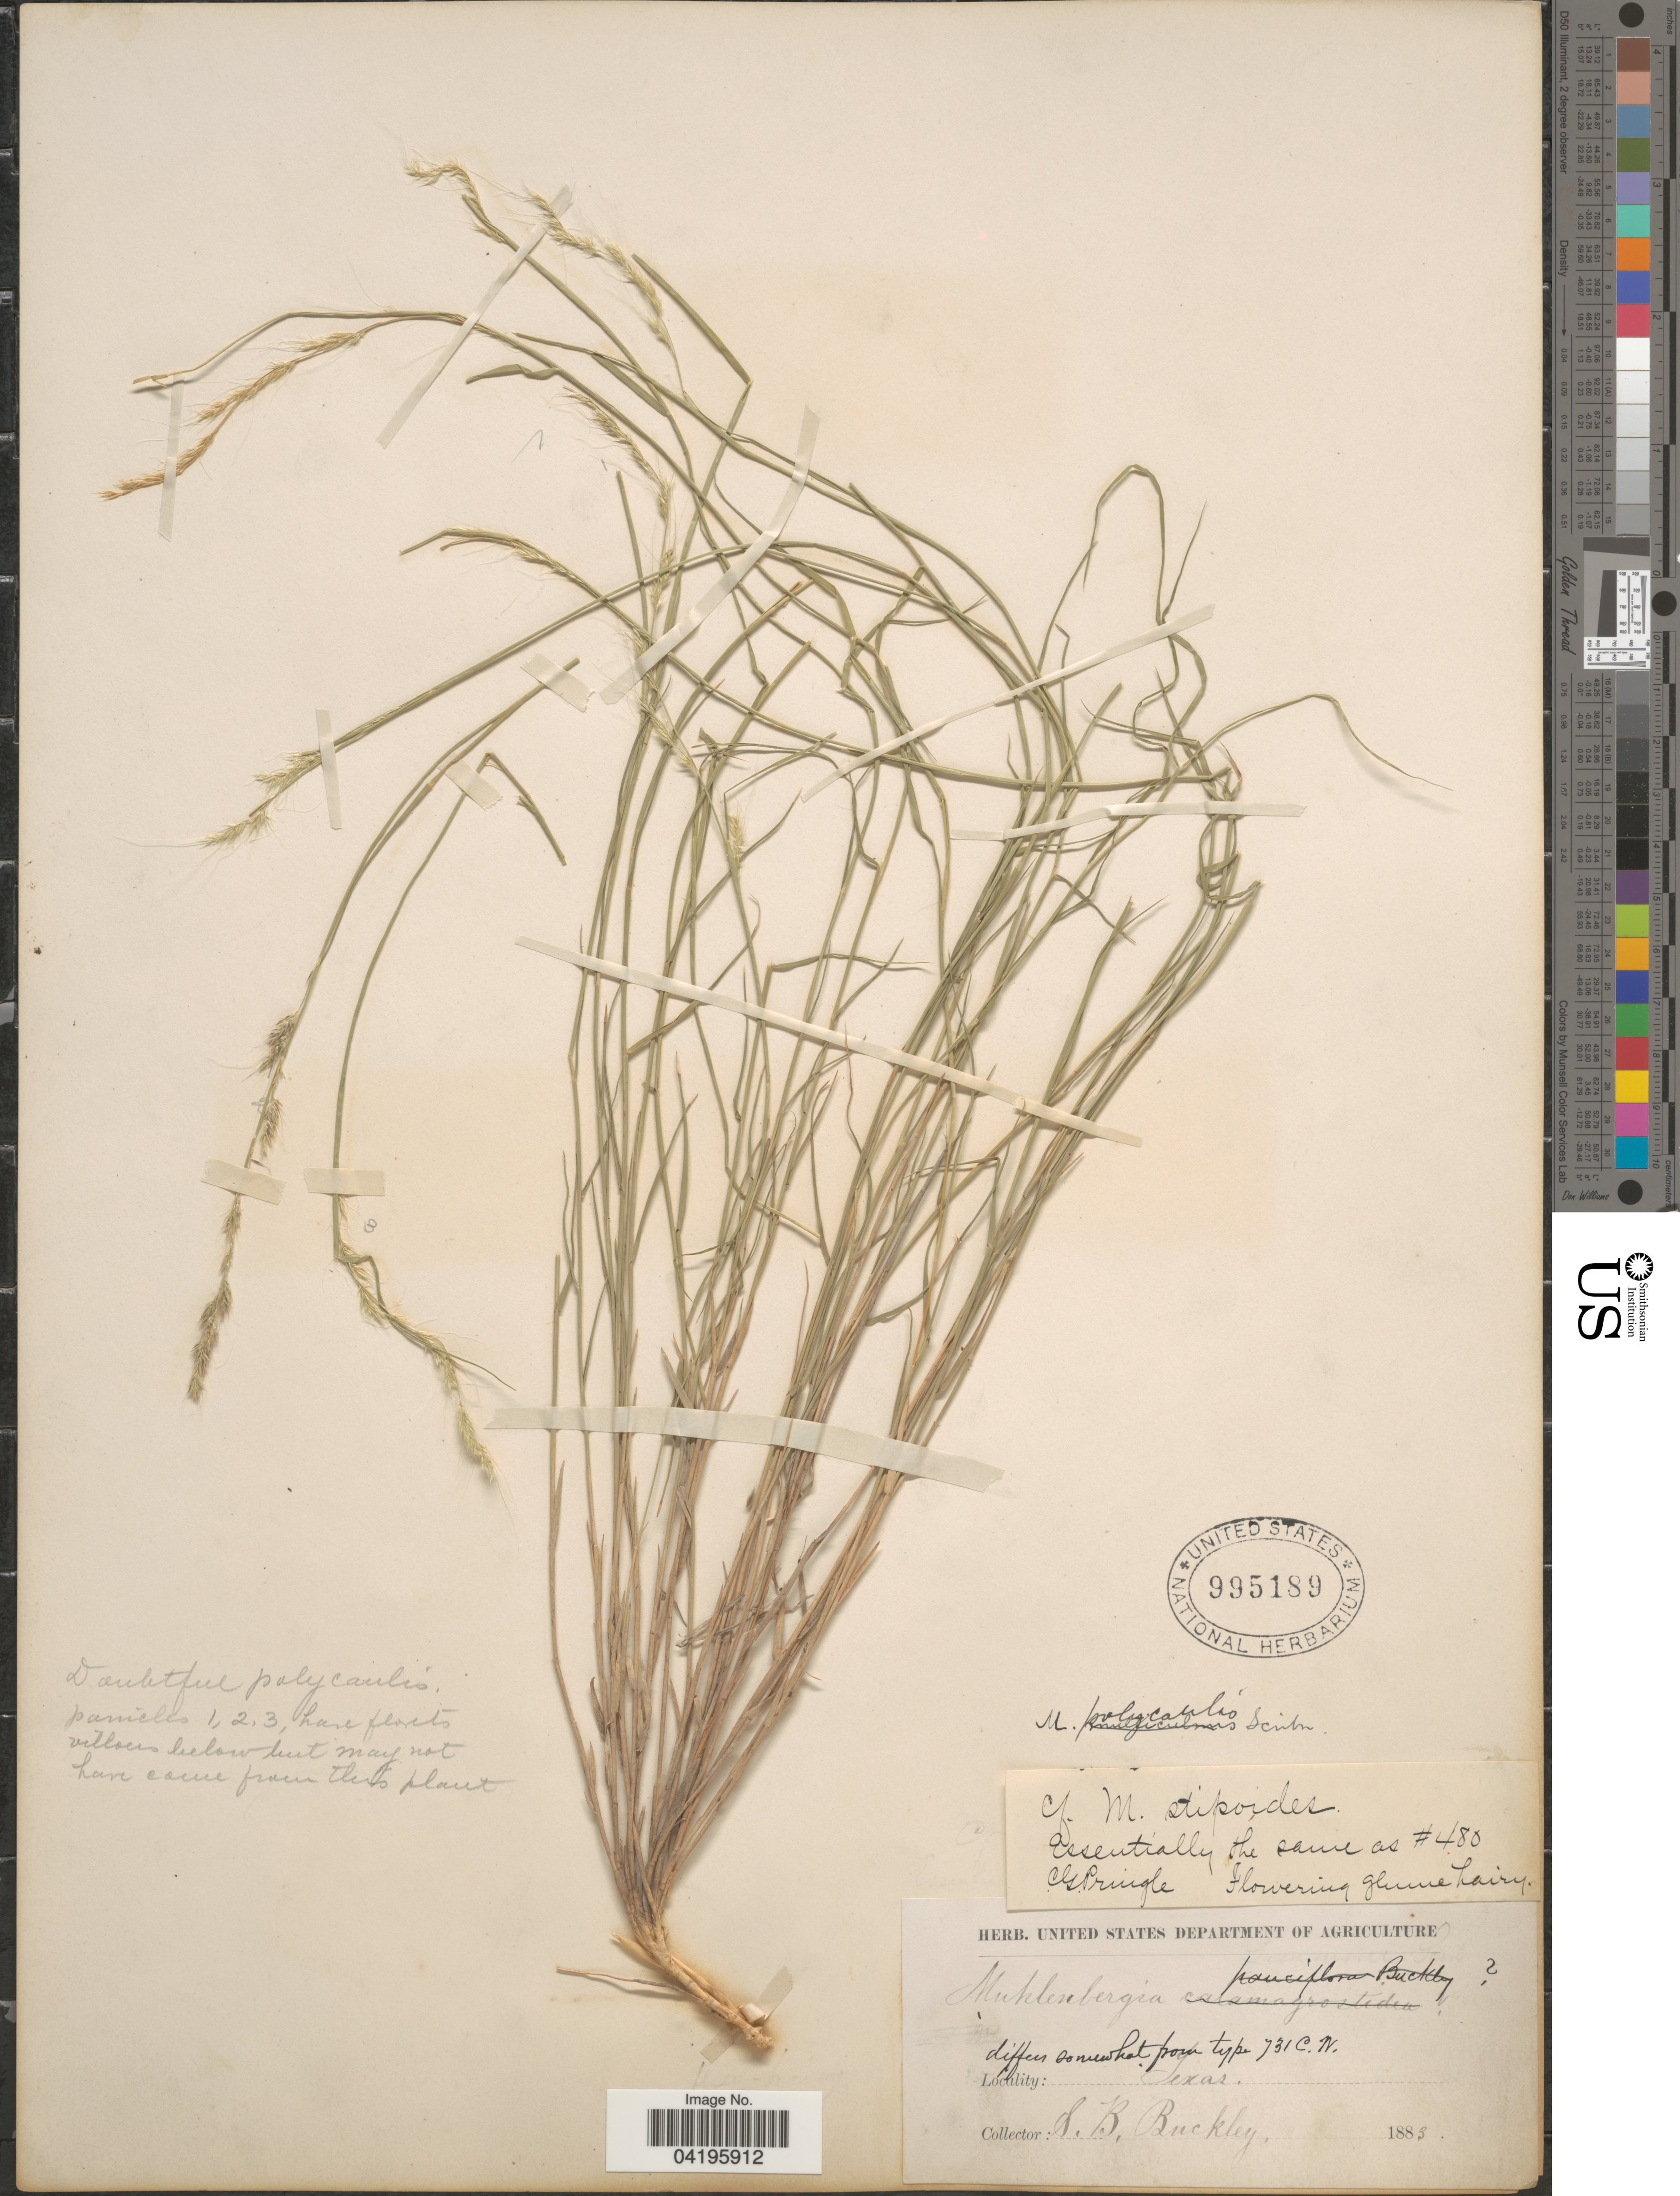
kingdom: Plantae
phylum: Tracheophyta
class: Liliopsida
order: Poales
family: Poaceae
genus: Muhlenbergia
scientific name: Muhlenbergia polycaulis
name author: Scribn.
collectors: S. B. Buckley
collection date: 1885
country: United States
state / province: Texas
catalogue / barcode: US 995189